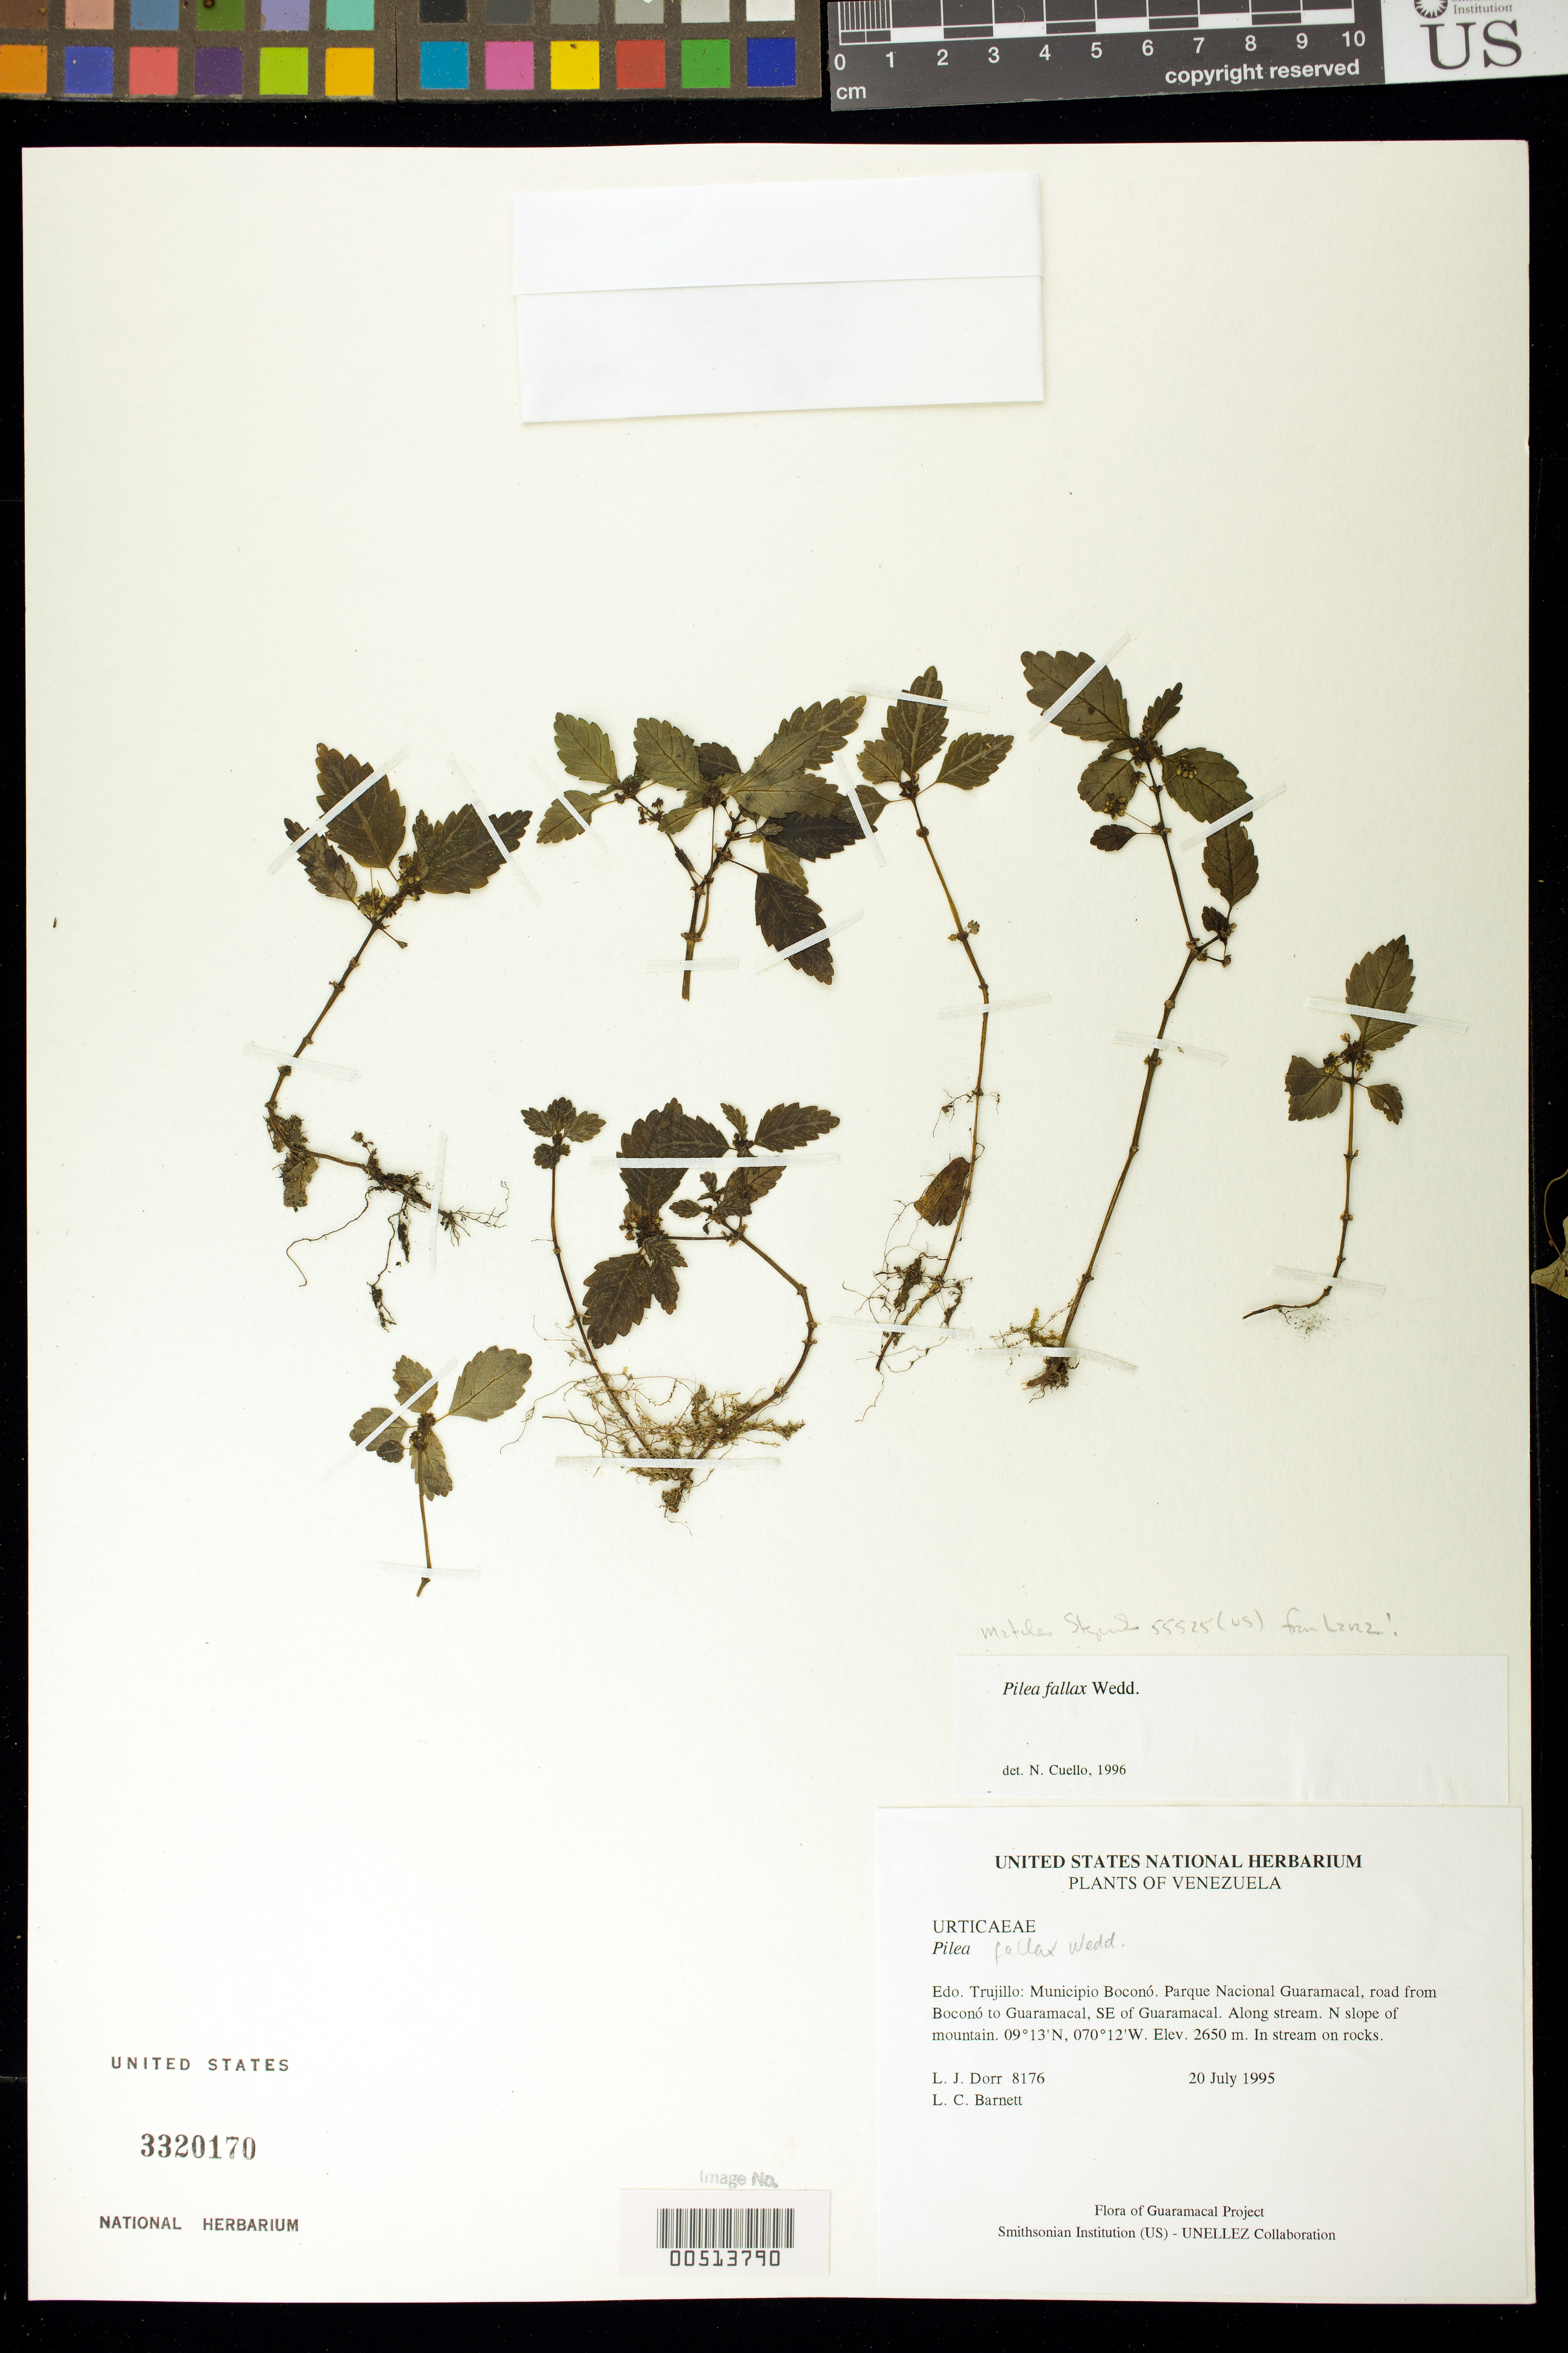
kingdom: Plantae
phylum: Tracheophyta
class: Magnoliopsida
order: Rosales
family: Urticaceae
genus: Pilea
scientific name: Pilea fallax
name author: Wedd.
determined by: Cuello, Nidia L.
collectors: L. J. Dorr & L. C. Barnett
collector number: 8176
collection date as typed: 20 Jul 1995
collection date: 1995-07-20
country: Venezuela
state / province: Trujillo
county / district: Boconó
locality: Parque Nacional Guaramacal, road from Boconó to Guaramacal, SE of Guaramacal. Along stream. N slope of mountain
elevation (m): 2650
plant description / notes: PORT, US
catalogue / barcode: US 3320170